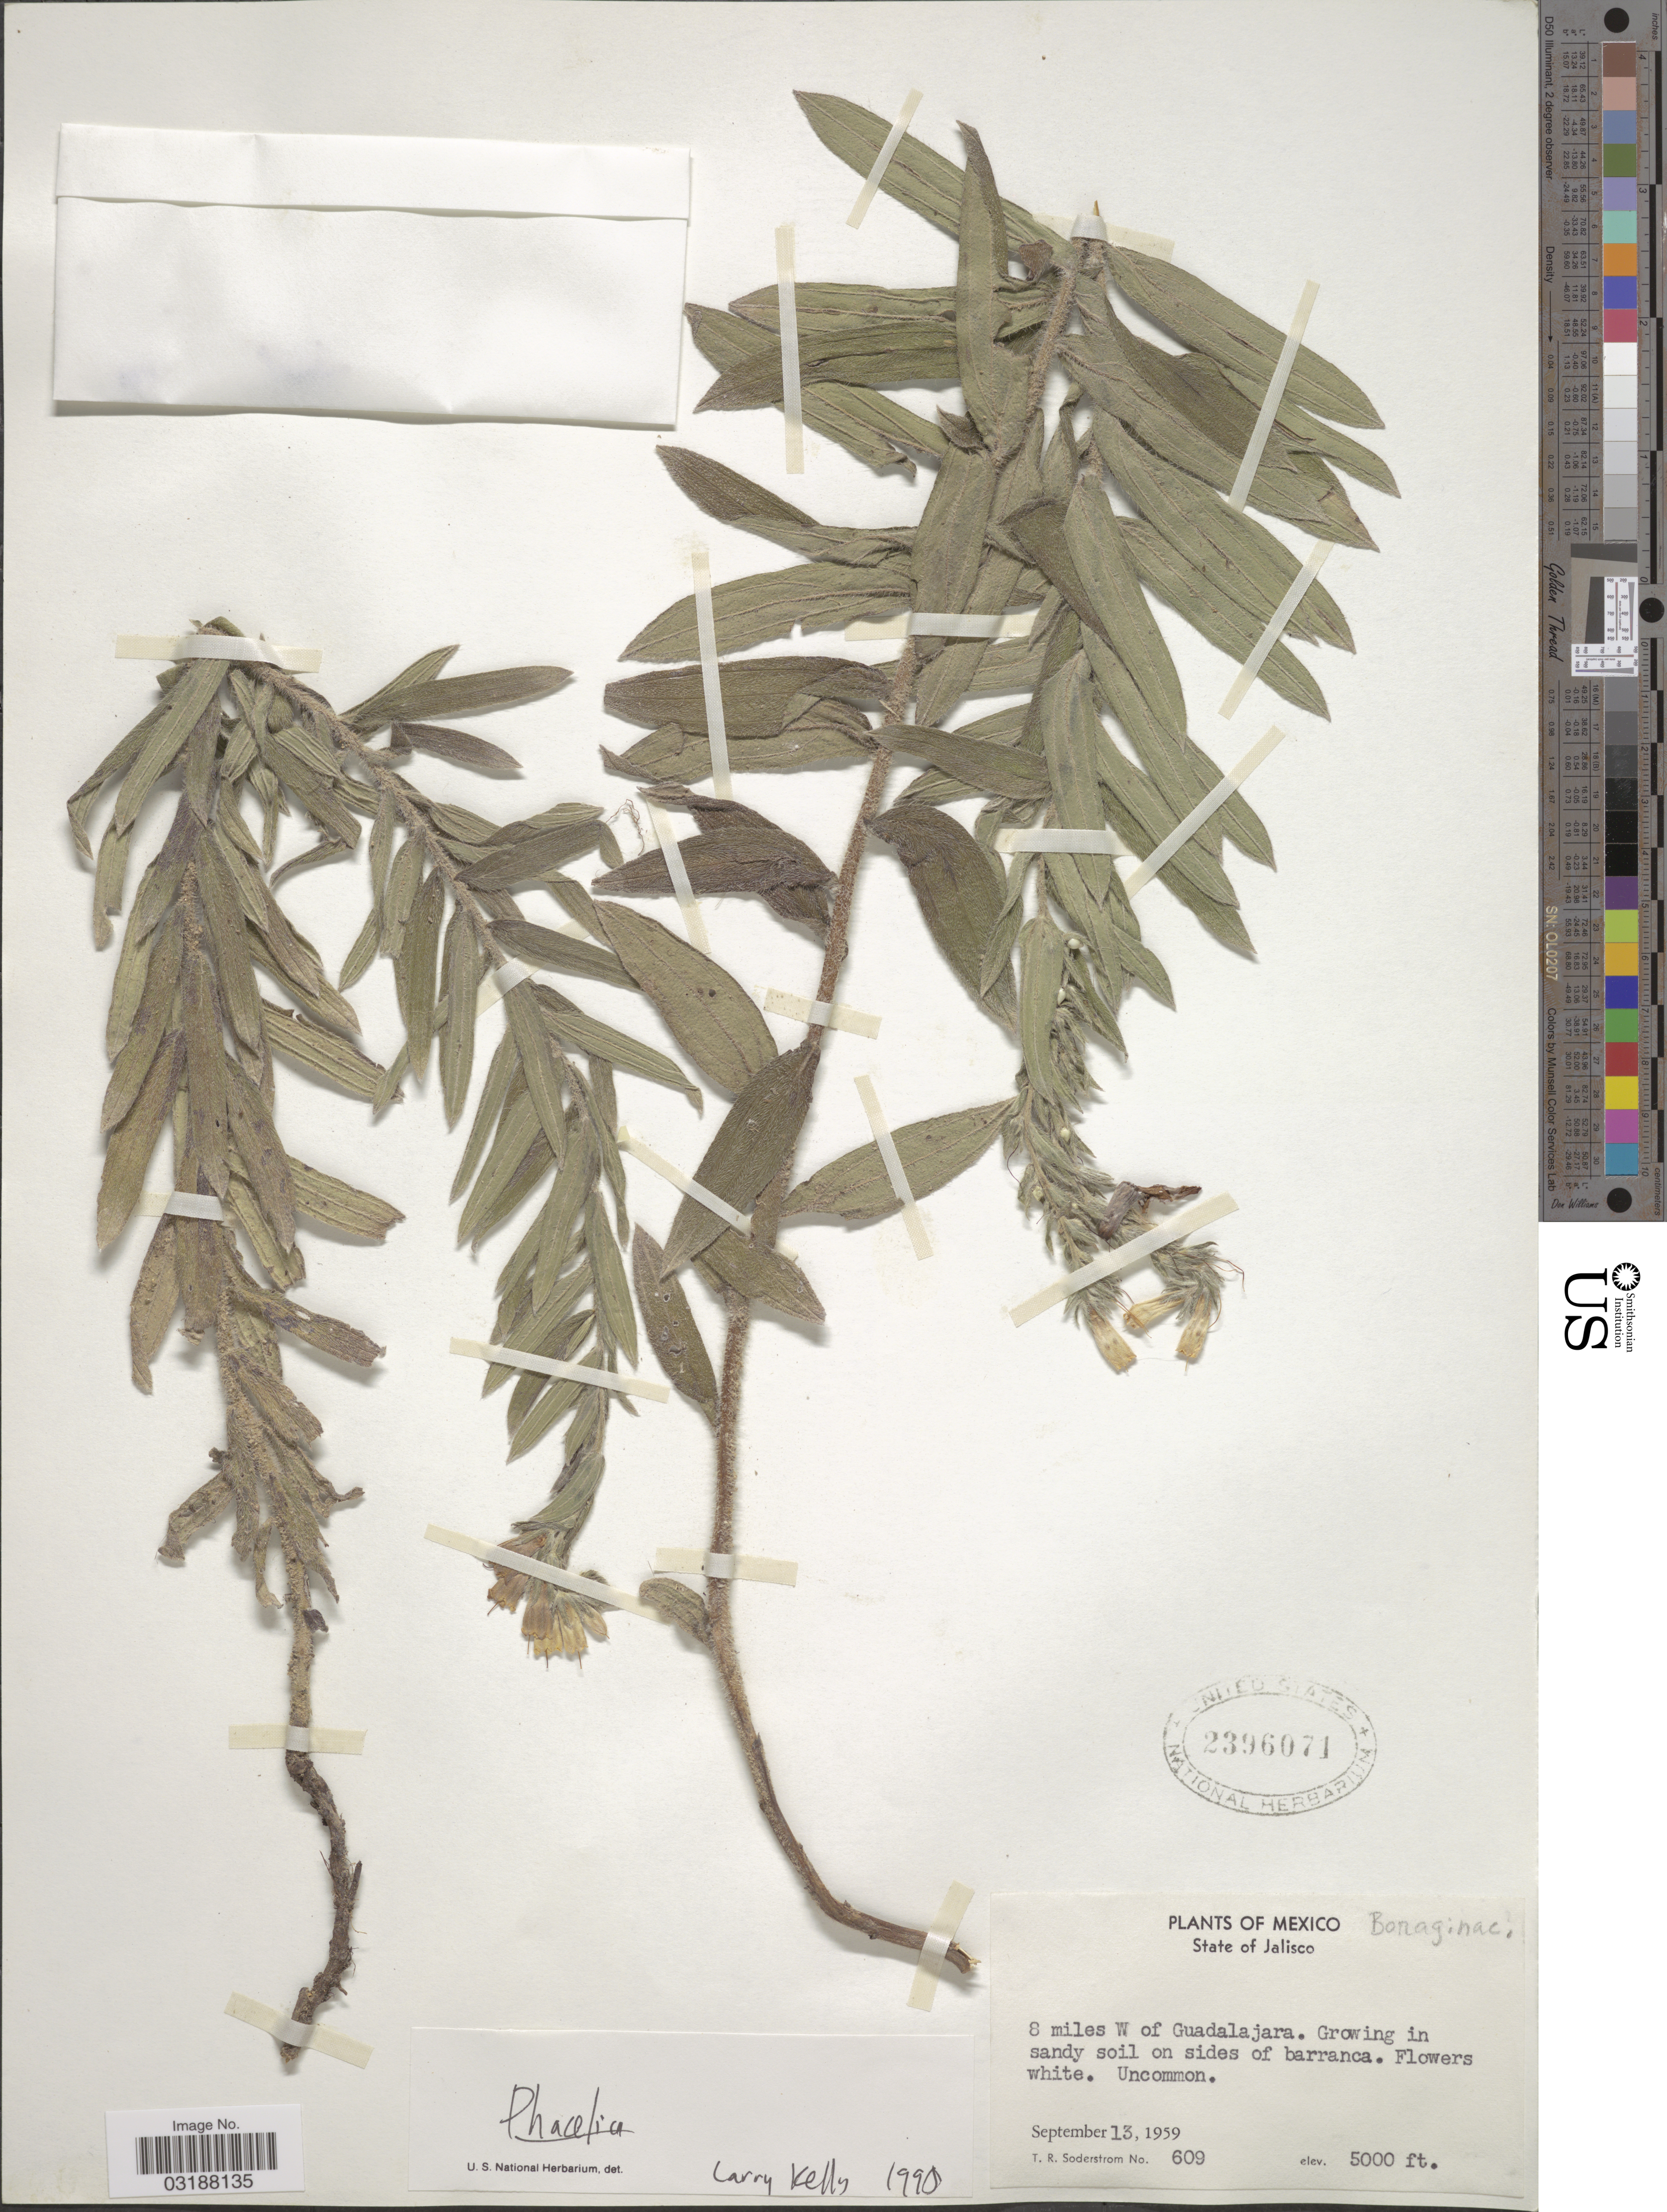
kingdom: Plantae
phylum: Tracheophyta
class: Magnoliopsida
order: Boraginales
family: Hydrophyllaceae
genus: Phacelia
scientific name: Phacelia sp.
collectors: T. R. Soderstrom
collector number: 609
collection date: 1959-09-13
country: Mexico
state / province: Jalisco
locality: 8 miles W of Guadalajara.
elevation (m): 1524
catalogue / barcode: US 2396071